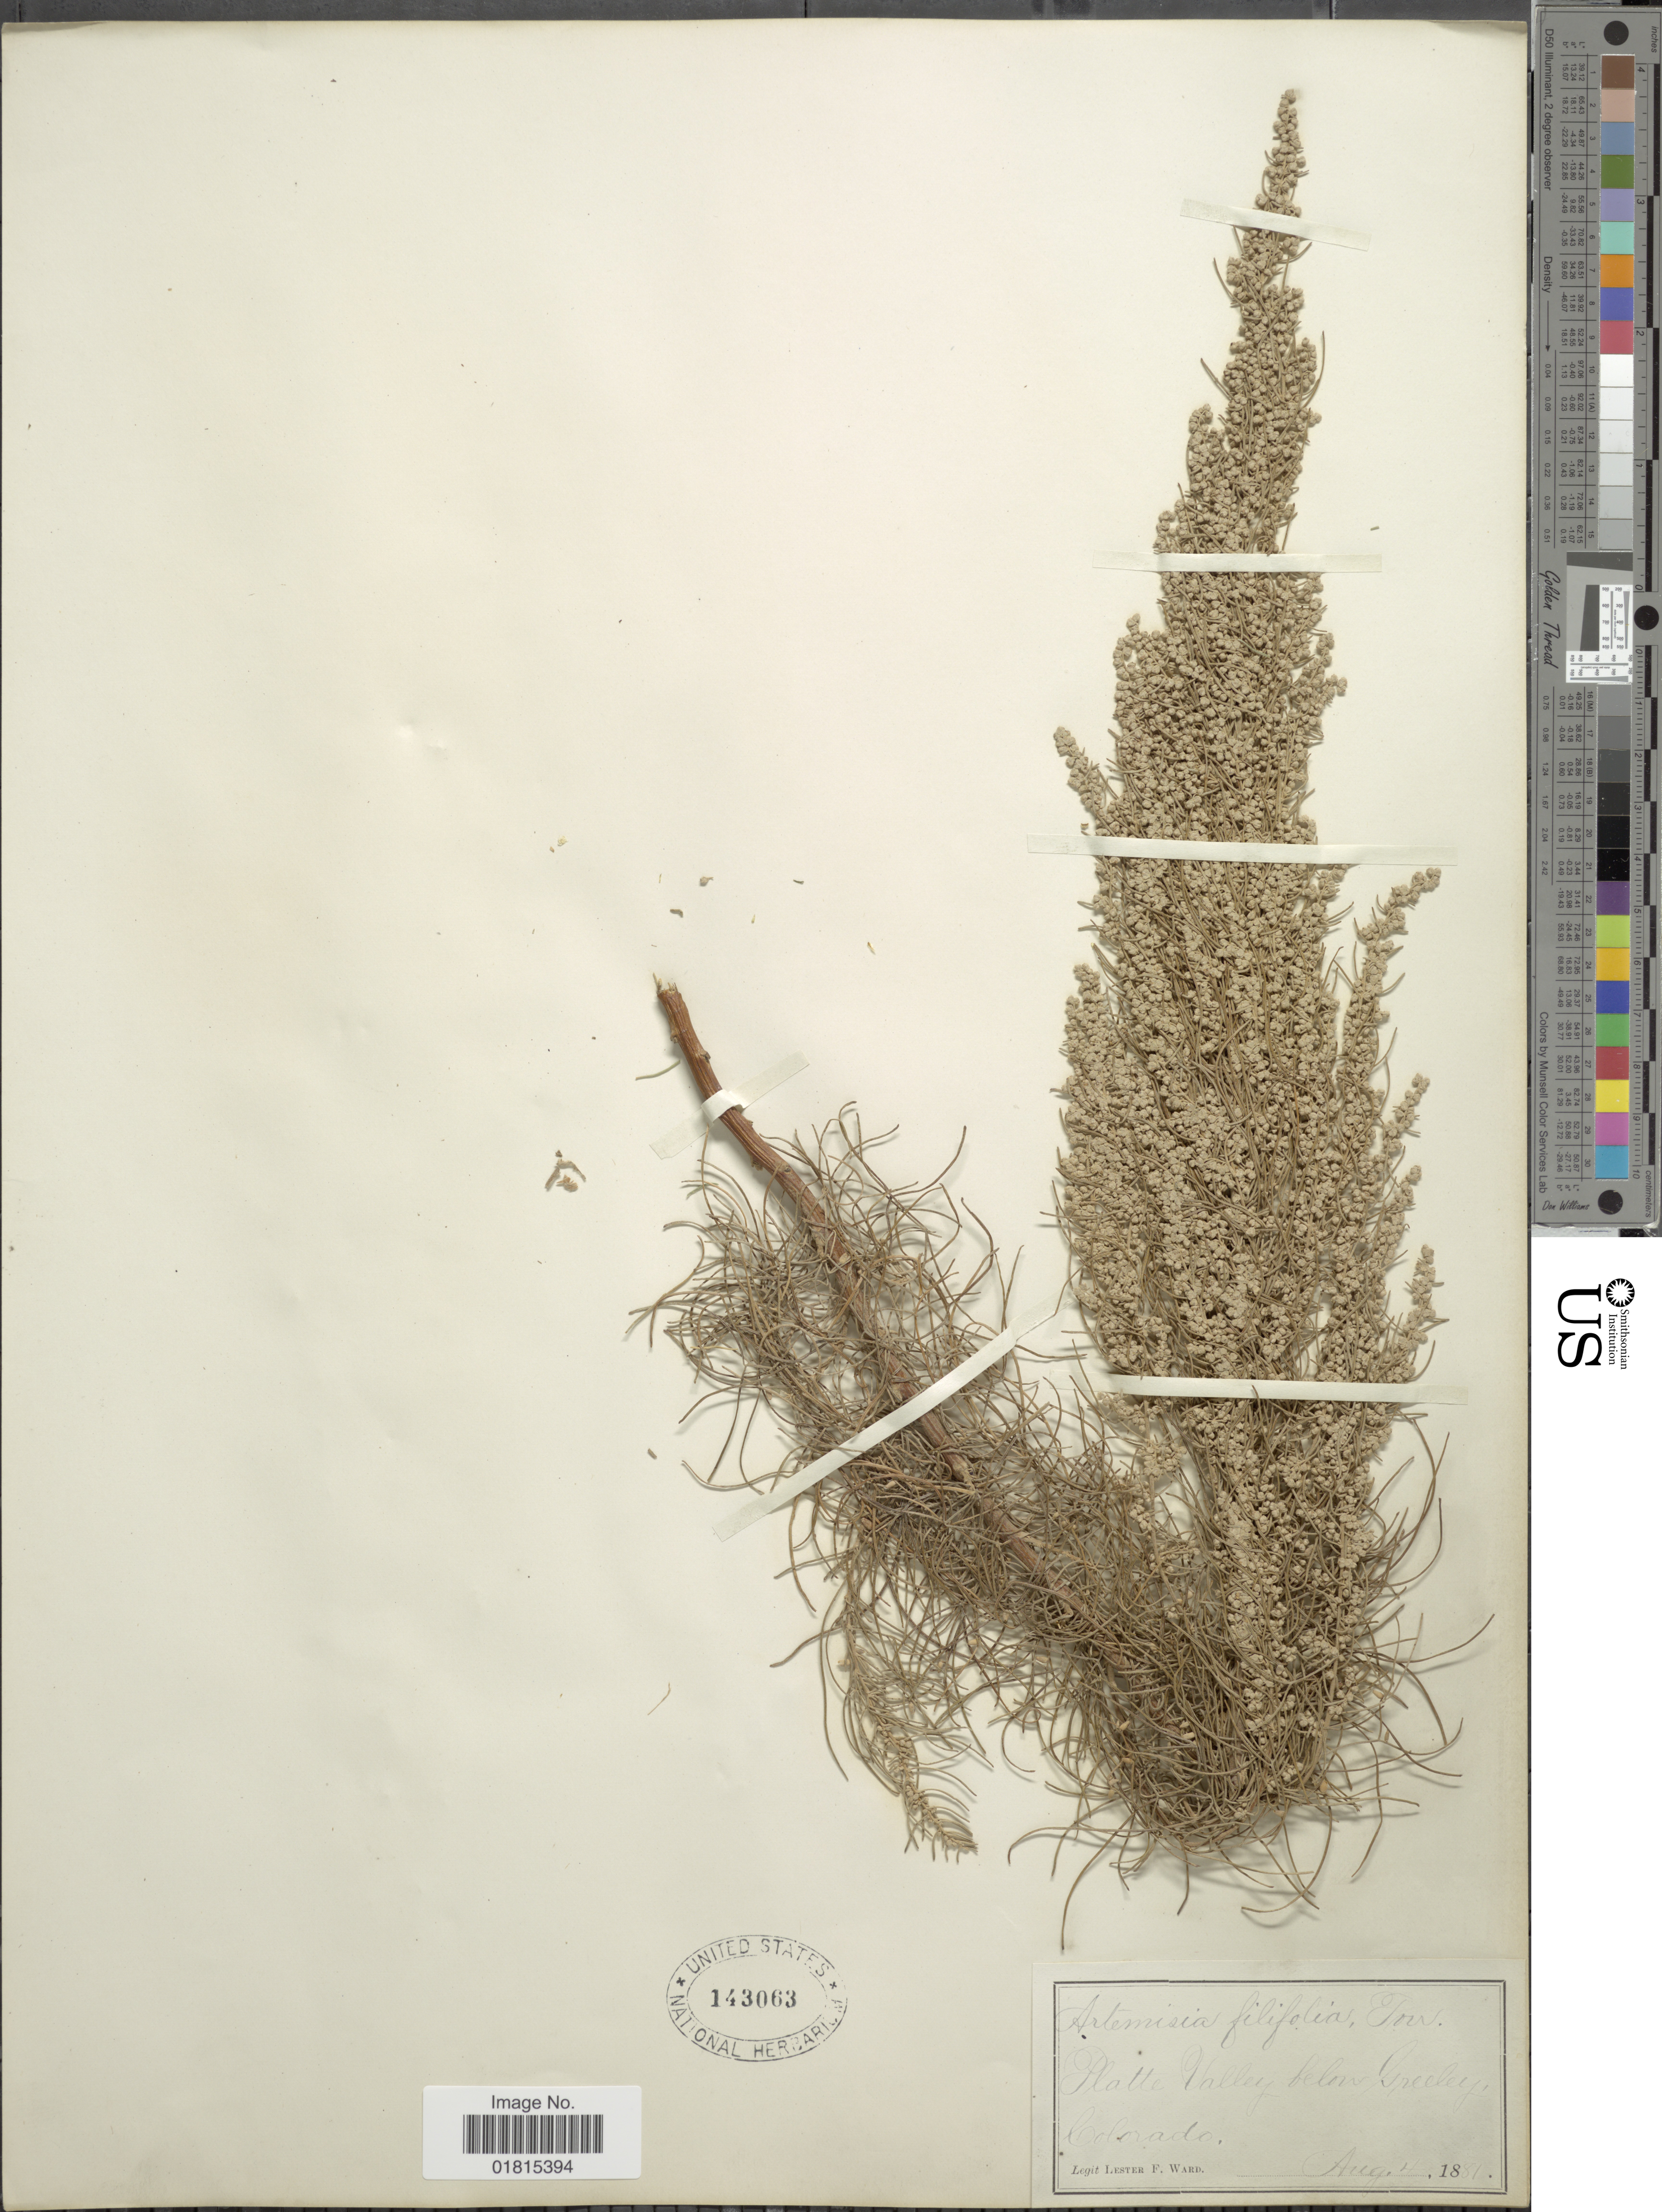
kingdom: Plantae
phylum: Tracheophyta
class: Magnoliopsida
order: Asterales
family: Asteraceae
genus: Artemisia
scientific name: Artemisia filifolia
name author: Torr.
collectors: L. F. Ward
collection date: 1881-08-04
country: United States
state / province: Colorado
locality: Platte Valley below Greeley, Colorado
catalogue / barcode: US 143063